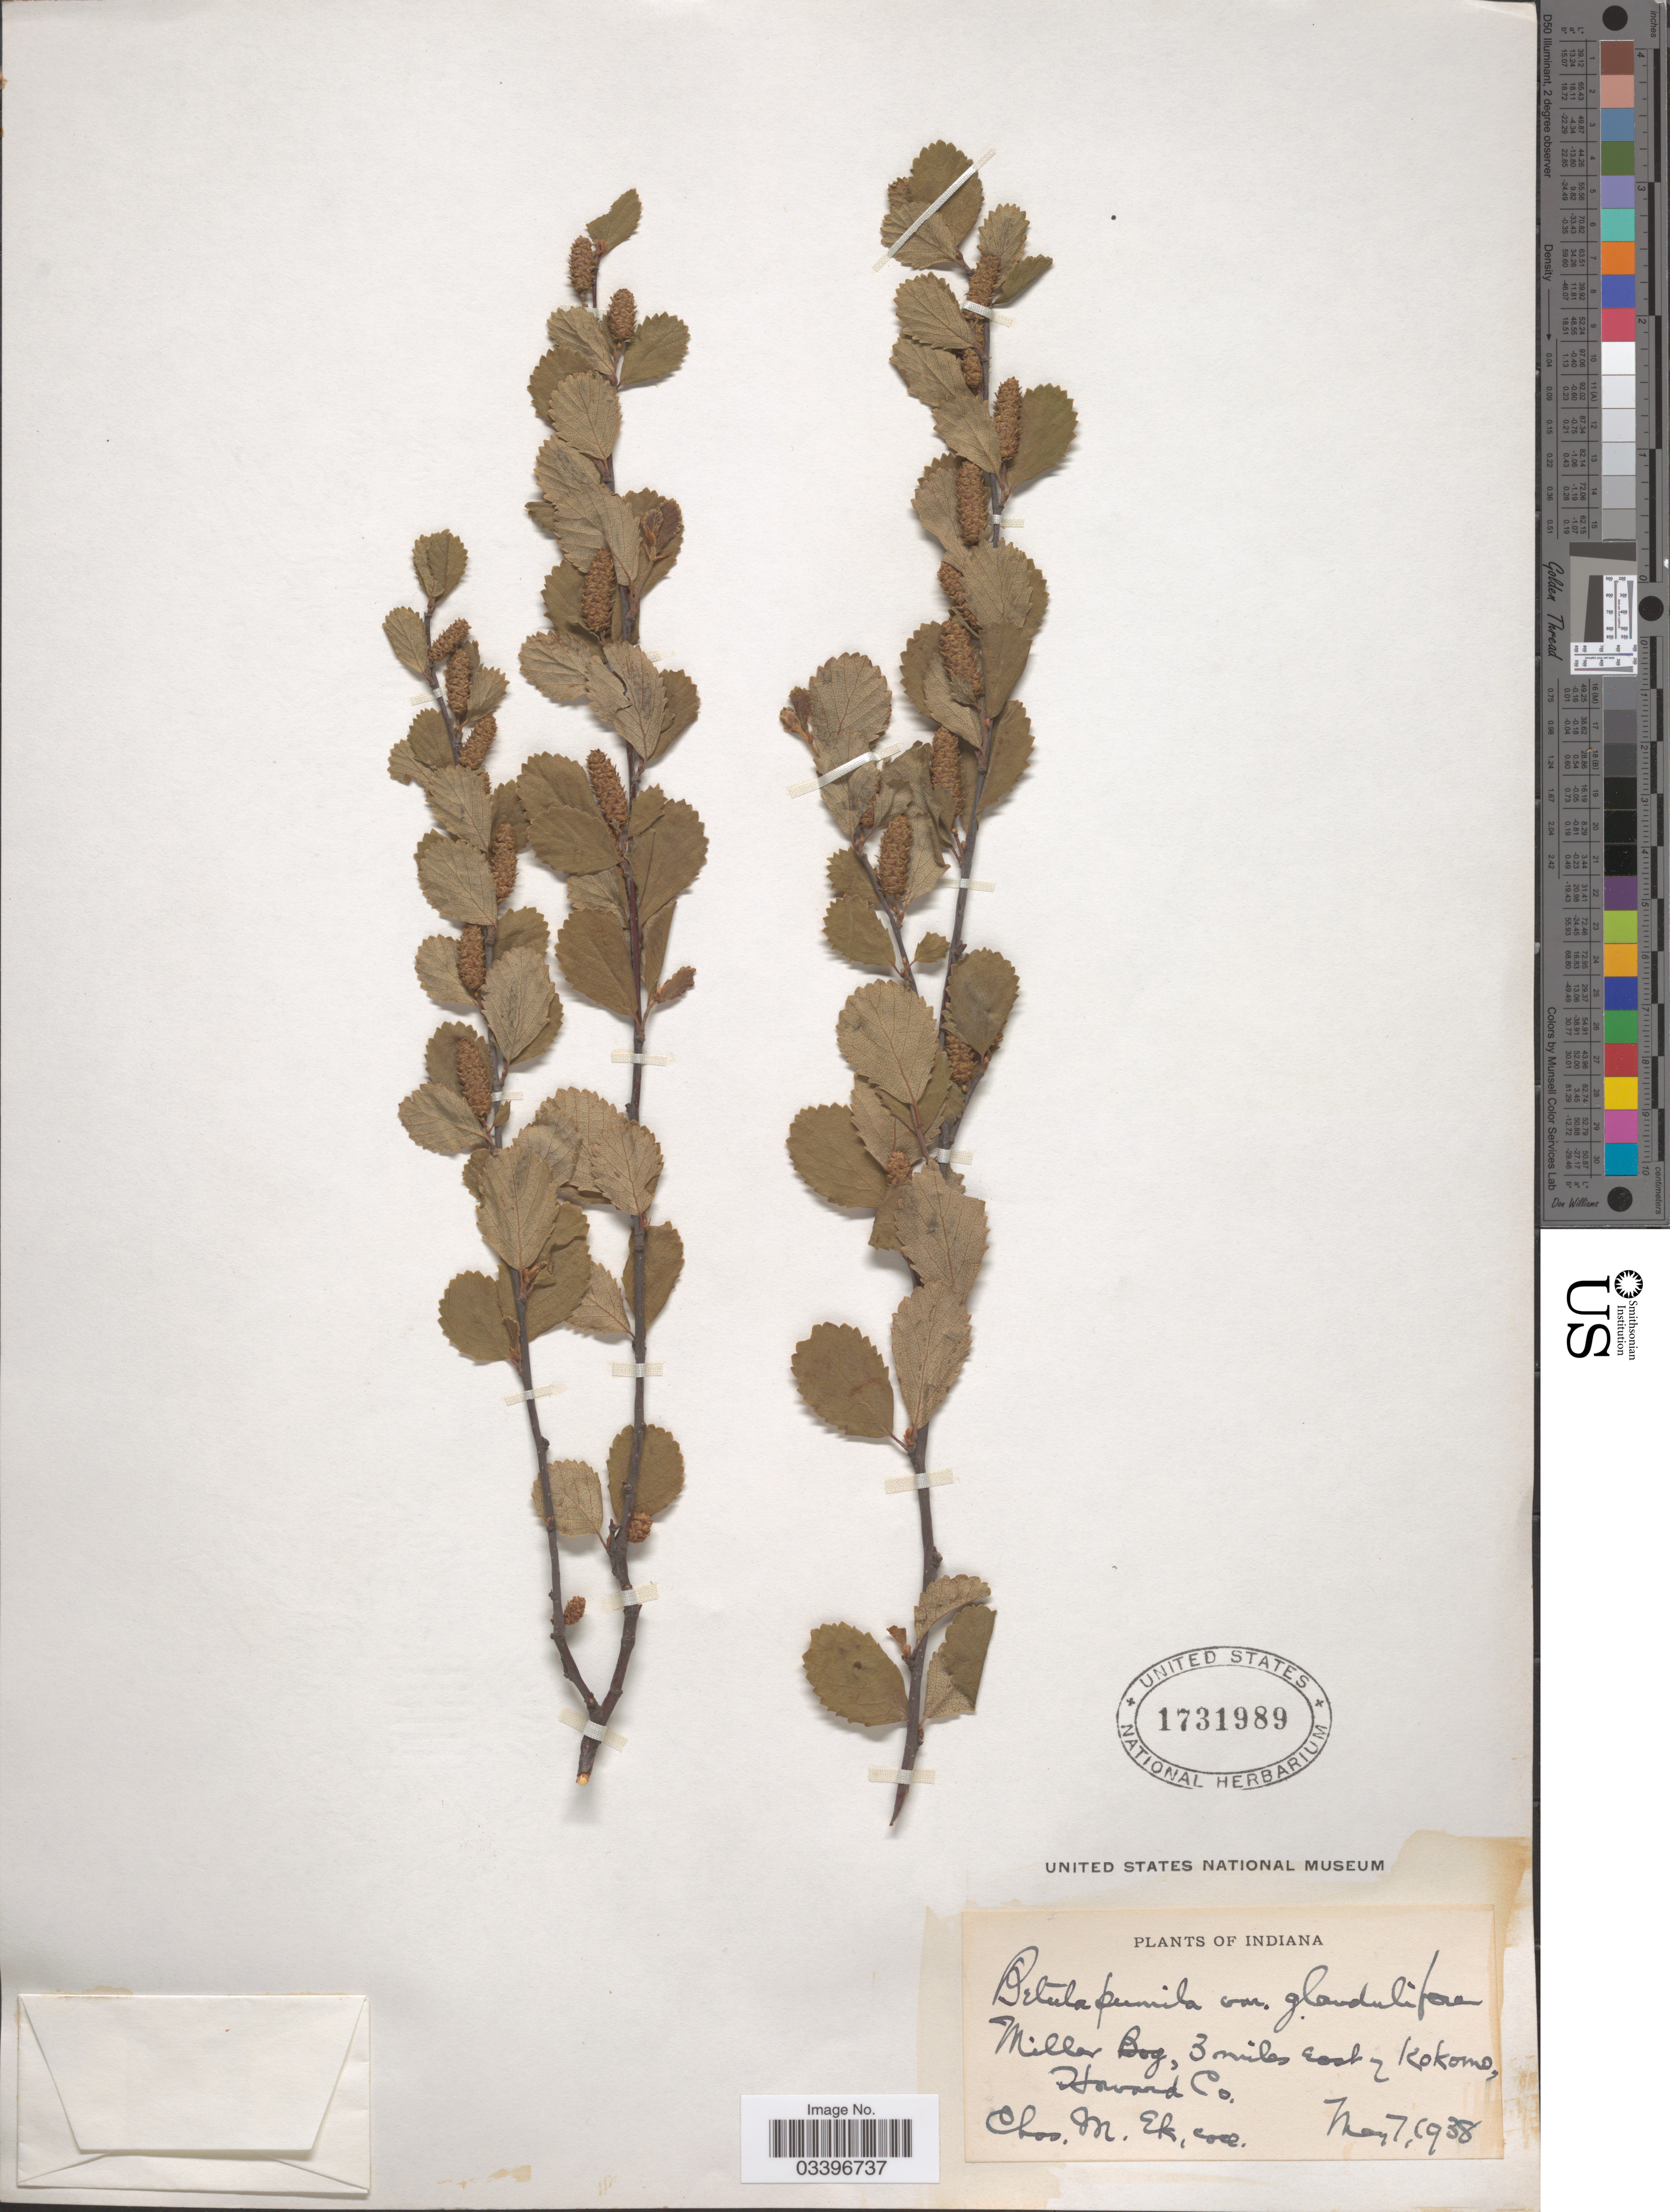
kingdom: Plantae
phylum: Tracheophyta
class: Magnoliopsida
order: Fagales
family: Betulaceae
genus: Betula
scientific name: Betula pumila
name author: L.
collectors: C. Ek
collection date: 1938-05-07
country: United States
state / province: Indiana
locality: Miller Bog, 3 miles east of Kokomo, Howard Co.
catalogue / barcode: US 1731989